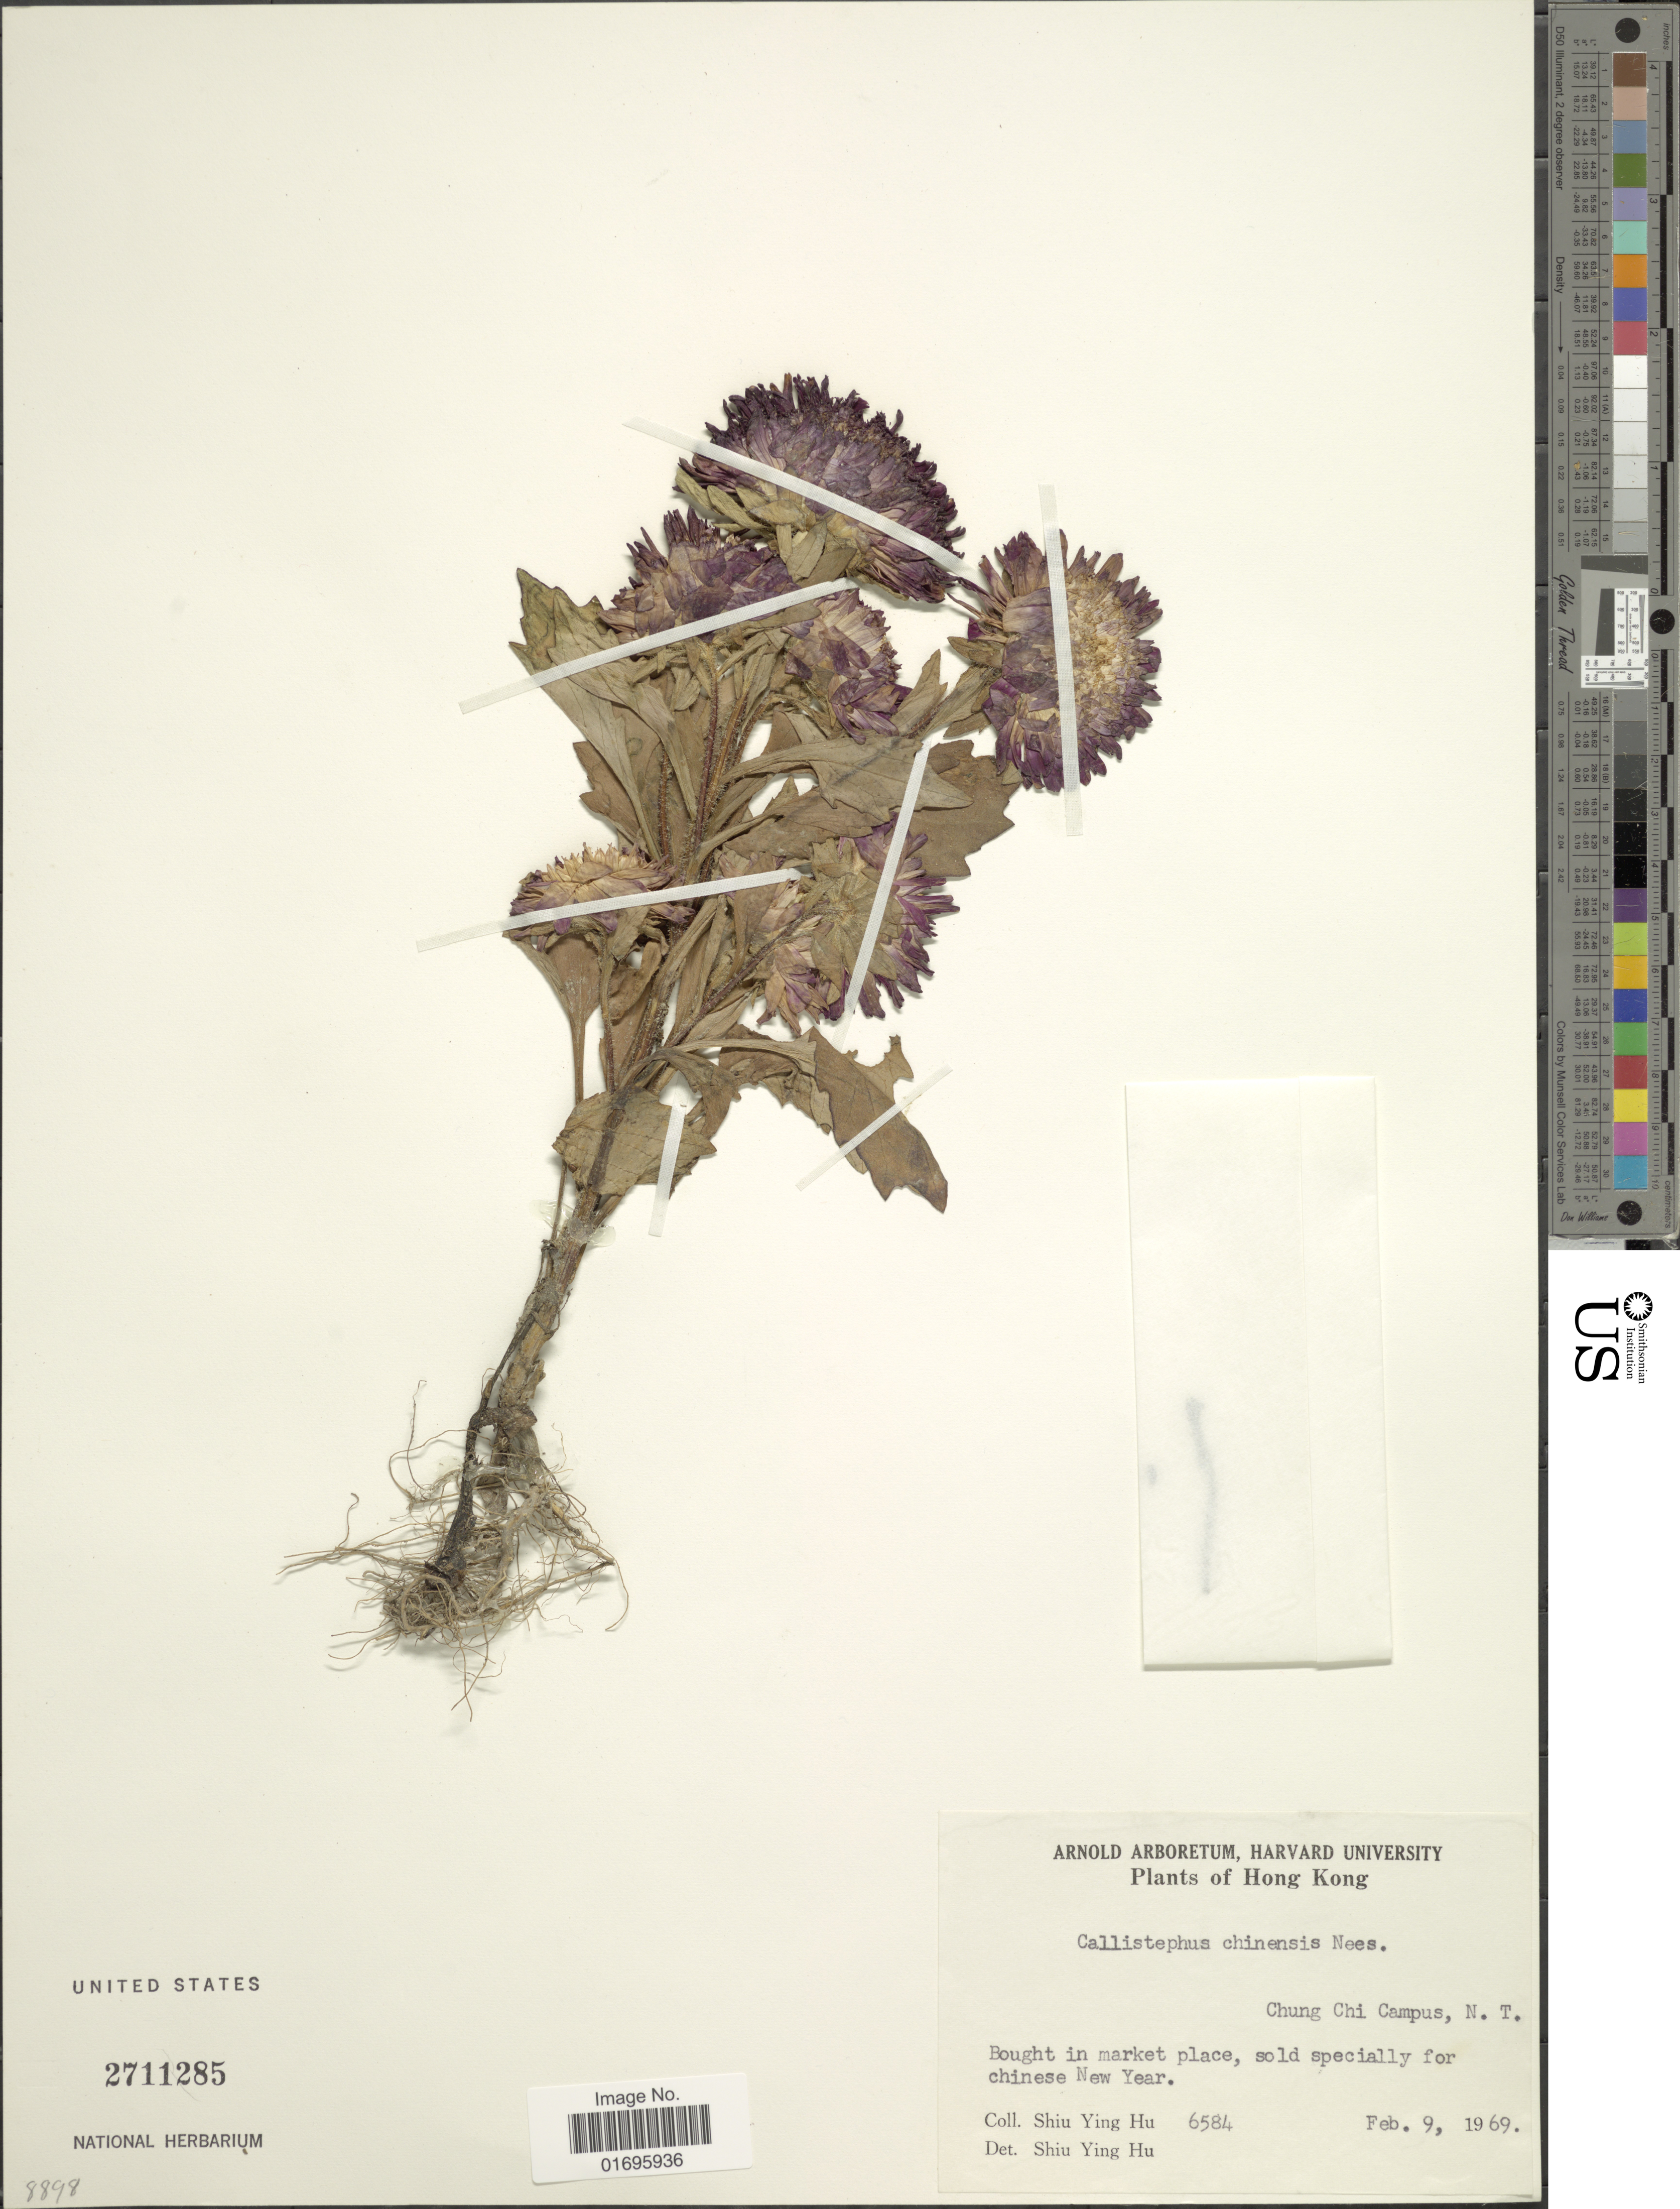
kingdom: Plantae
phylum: Tracheophyta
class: Magnoliopsida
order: Asterales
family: Asteraceae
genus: Callistephus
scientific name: Callistephus chinensis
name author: (L.) Nees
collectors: S. Y. Hu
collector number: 6584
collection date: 1969-02-09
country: China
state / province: Hong Kong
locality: Chung Chi Campus, N. T. Bought in market place, sold specially for chinese New Year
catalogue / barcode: US 2711285